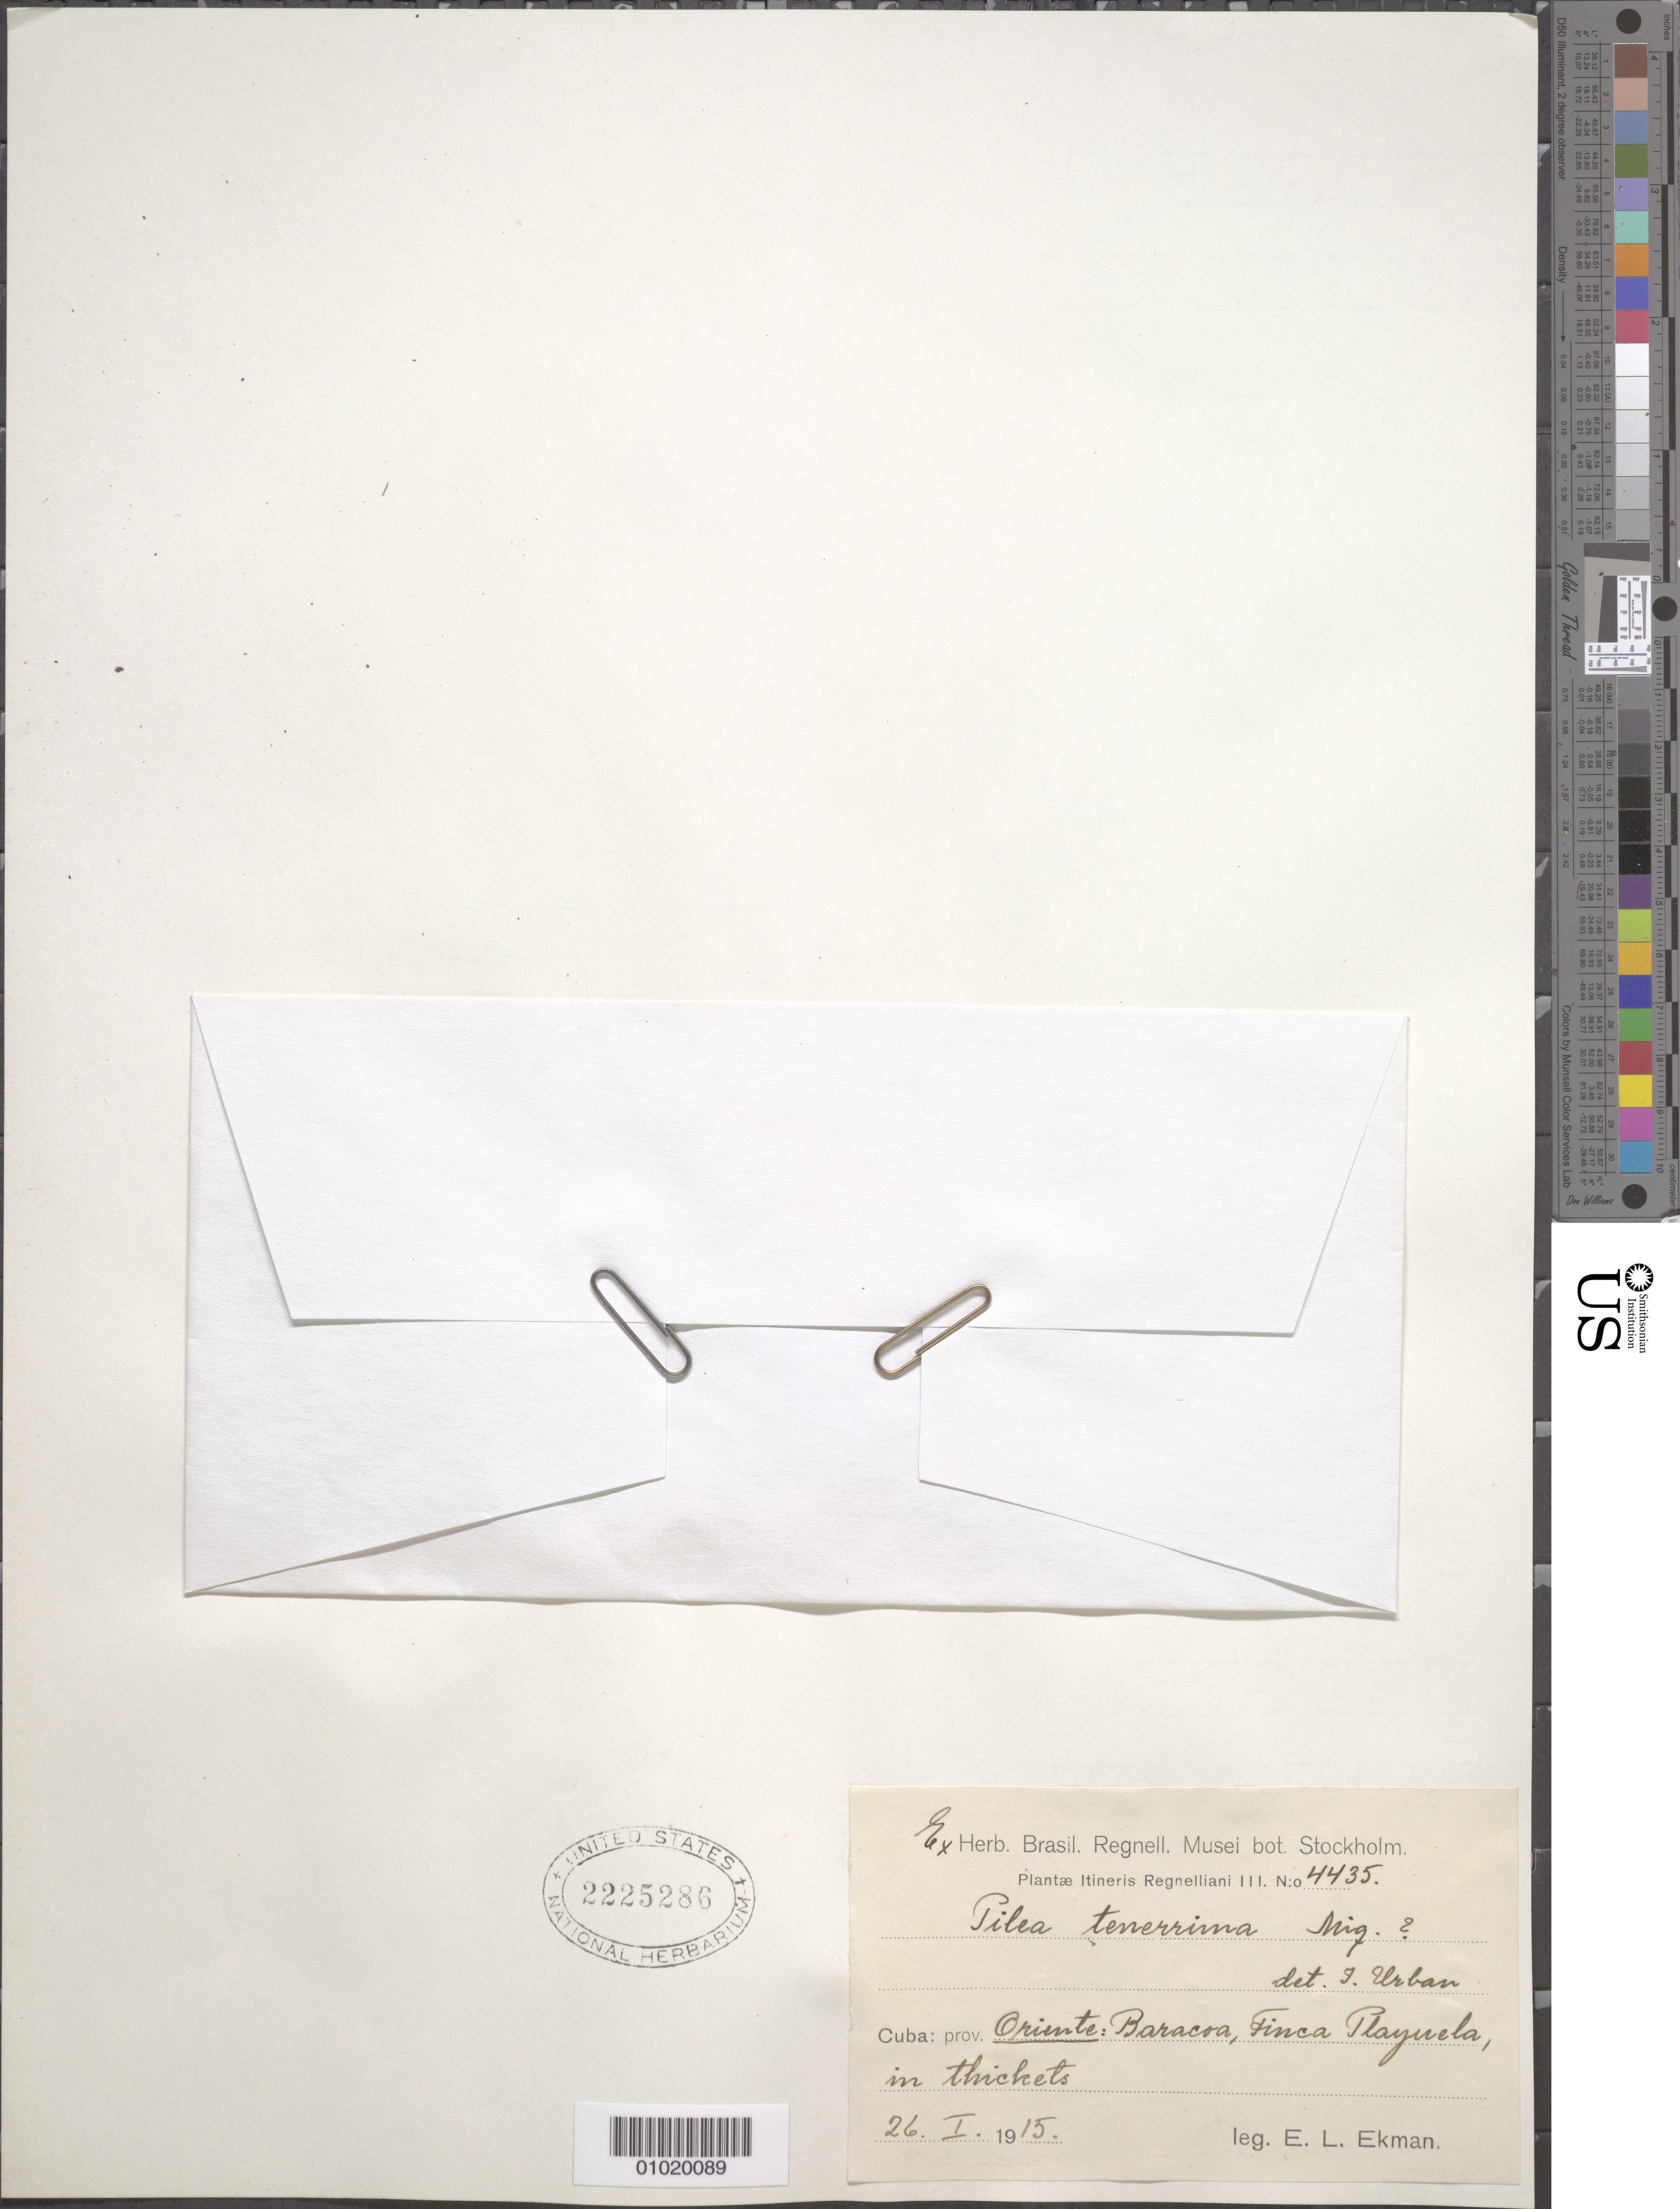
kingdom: Plantae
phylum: Tracheophyta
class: Magnoliopsida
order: Rosales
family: Urticaceae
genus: Pilea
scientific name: Pilea tenerrima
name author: Miq.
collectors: E. L. Ekman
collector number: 4435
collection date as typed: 26 Jan 1915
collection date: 1915-01-26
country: Cuba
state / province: Guantanamo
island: Cuba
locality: Baracoa, Finca Playuela, in thickets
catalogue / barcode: US 2225286